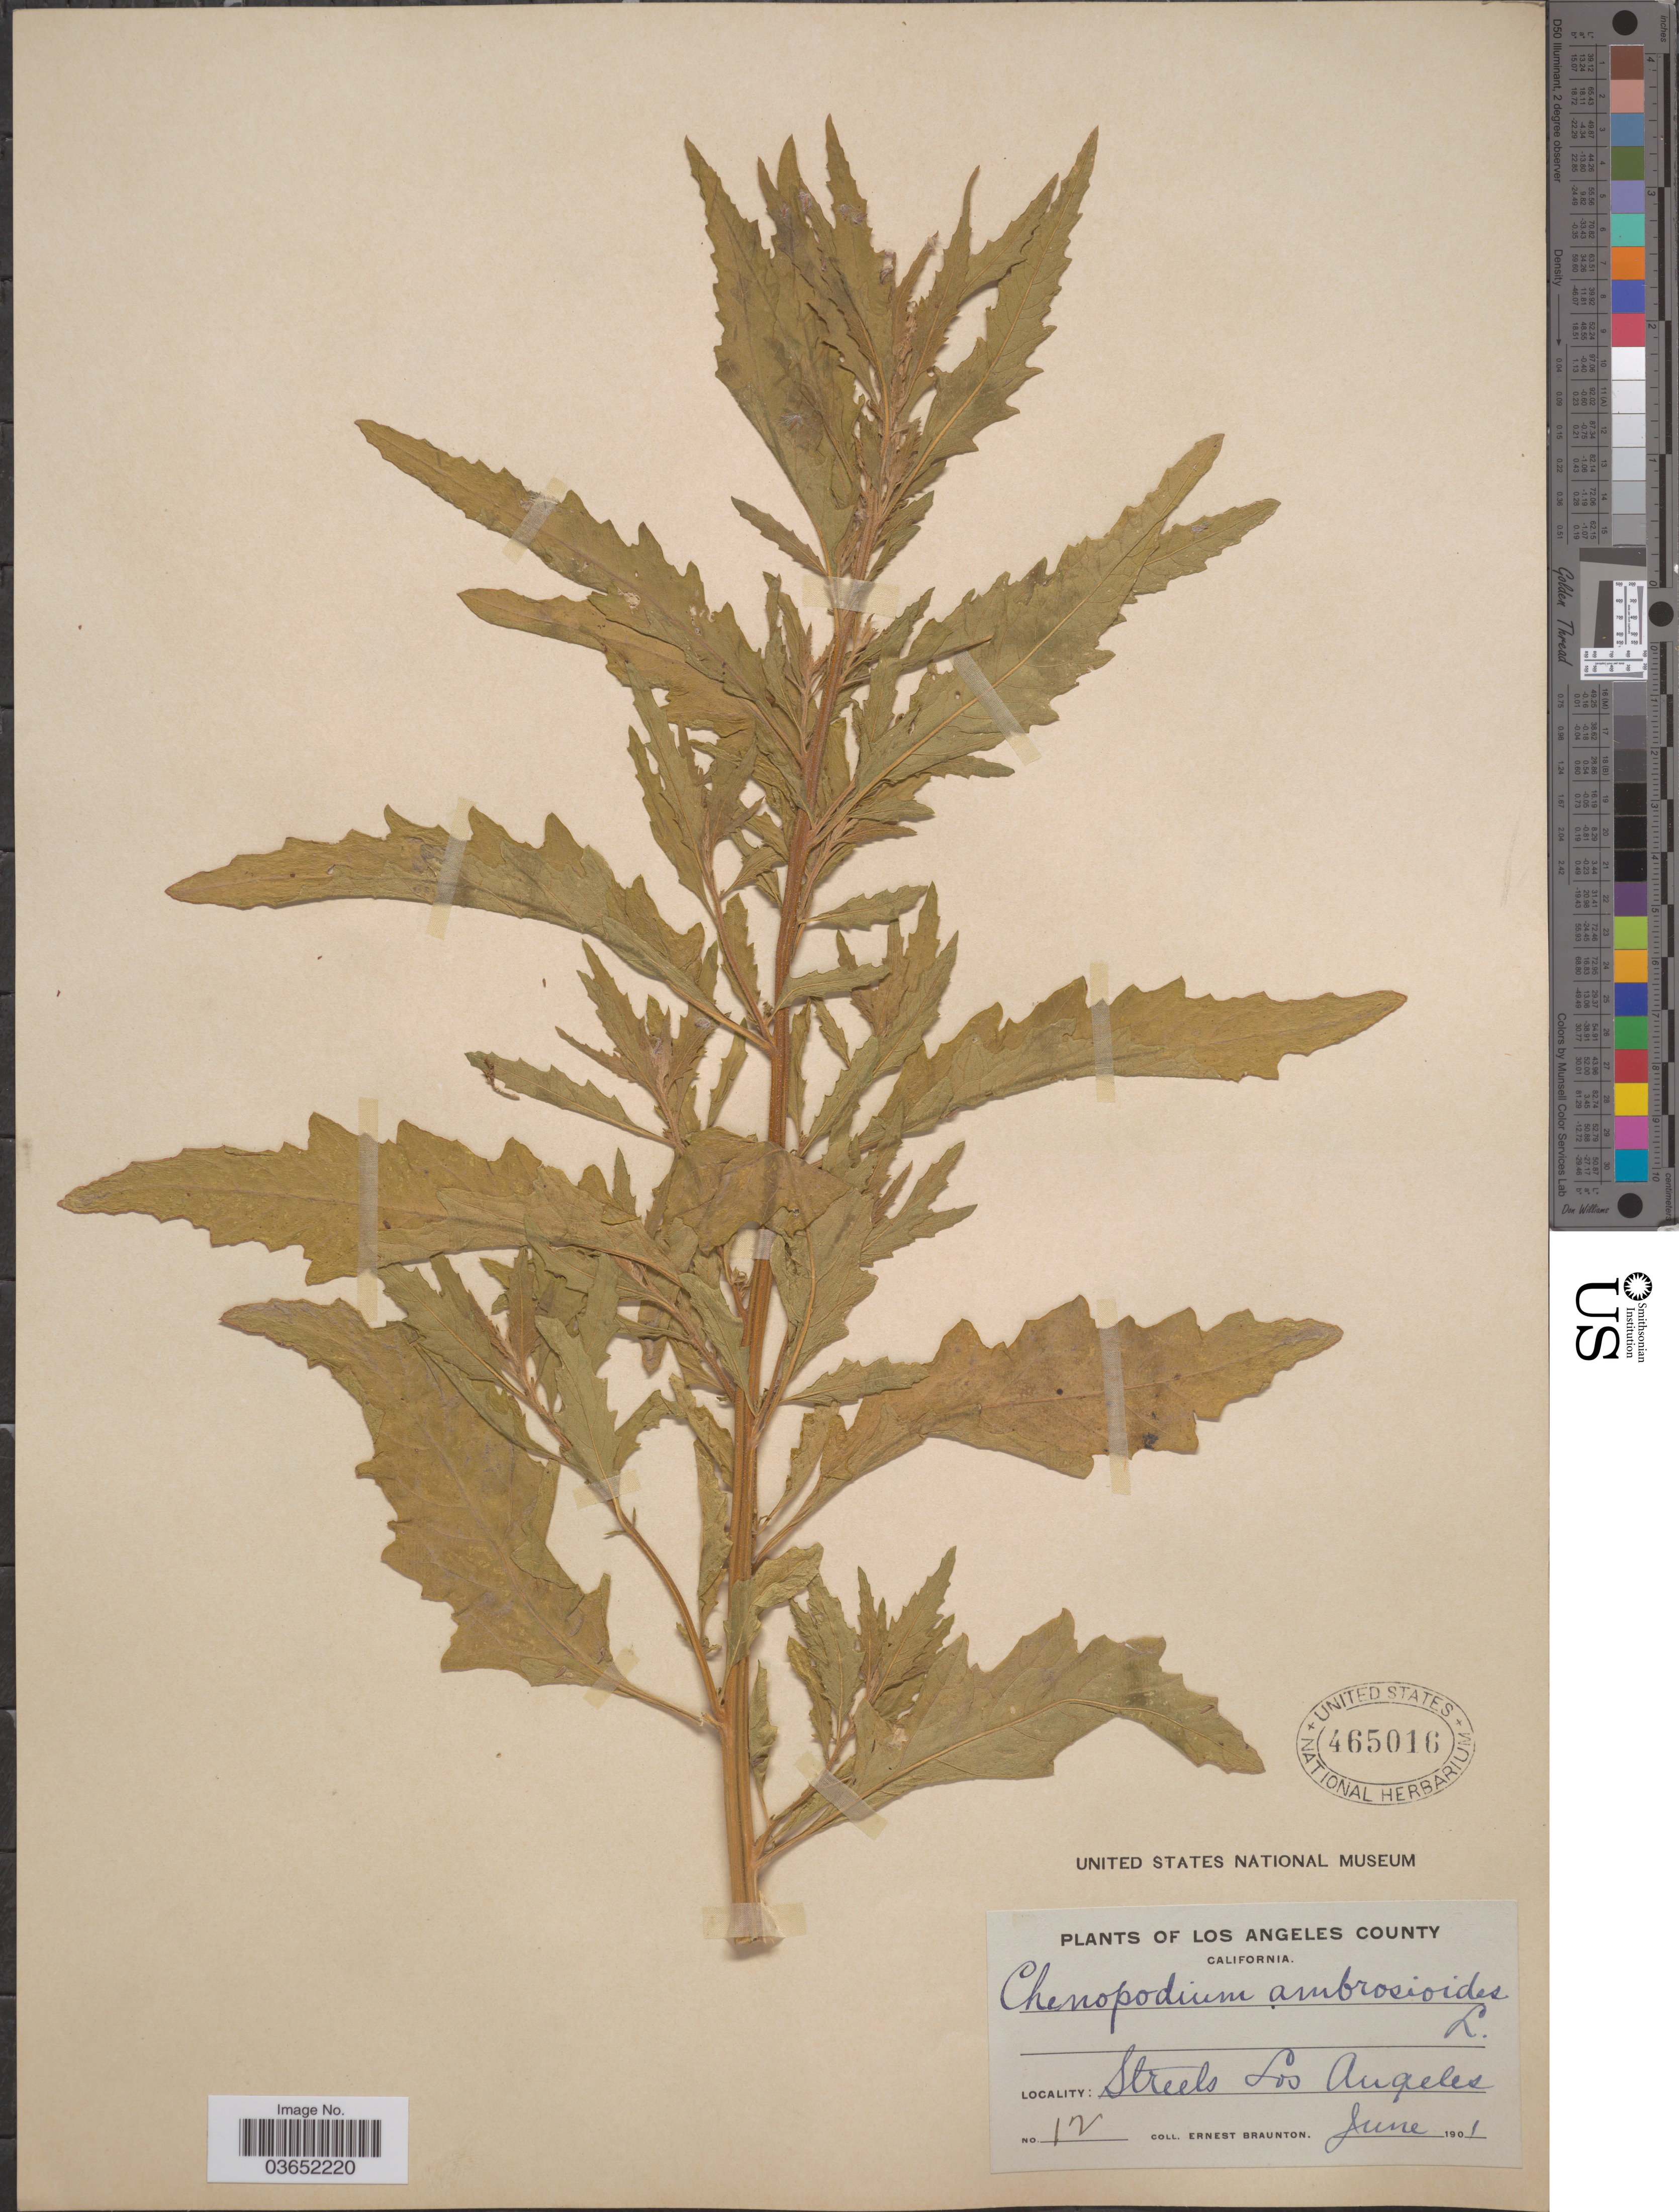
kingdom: Plantae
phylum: Tracheophyta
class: Magnoliopsida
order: Caryophyllales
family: Amaranthaceae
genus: Chenopodium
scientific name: Chenopodium ambrosioides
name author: L.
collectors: E. Braunton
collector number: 12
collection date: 1901-06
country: United States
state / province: California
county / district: Los Angeles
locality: Los Angeles County. Streets Los Angeles.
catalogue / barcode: US 465016